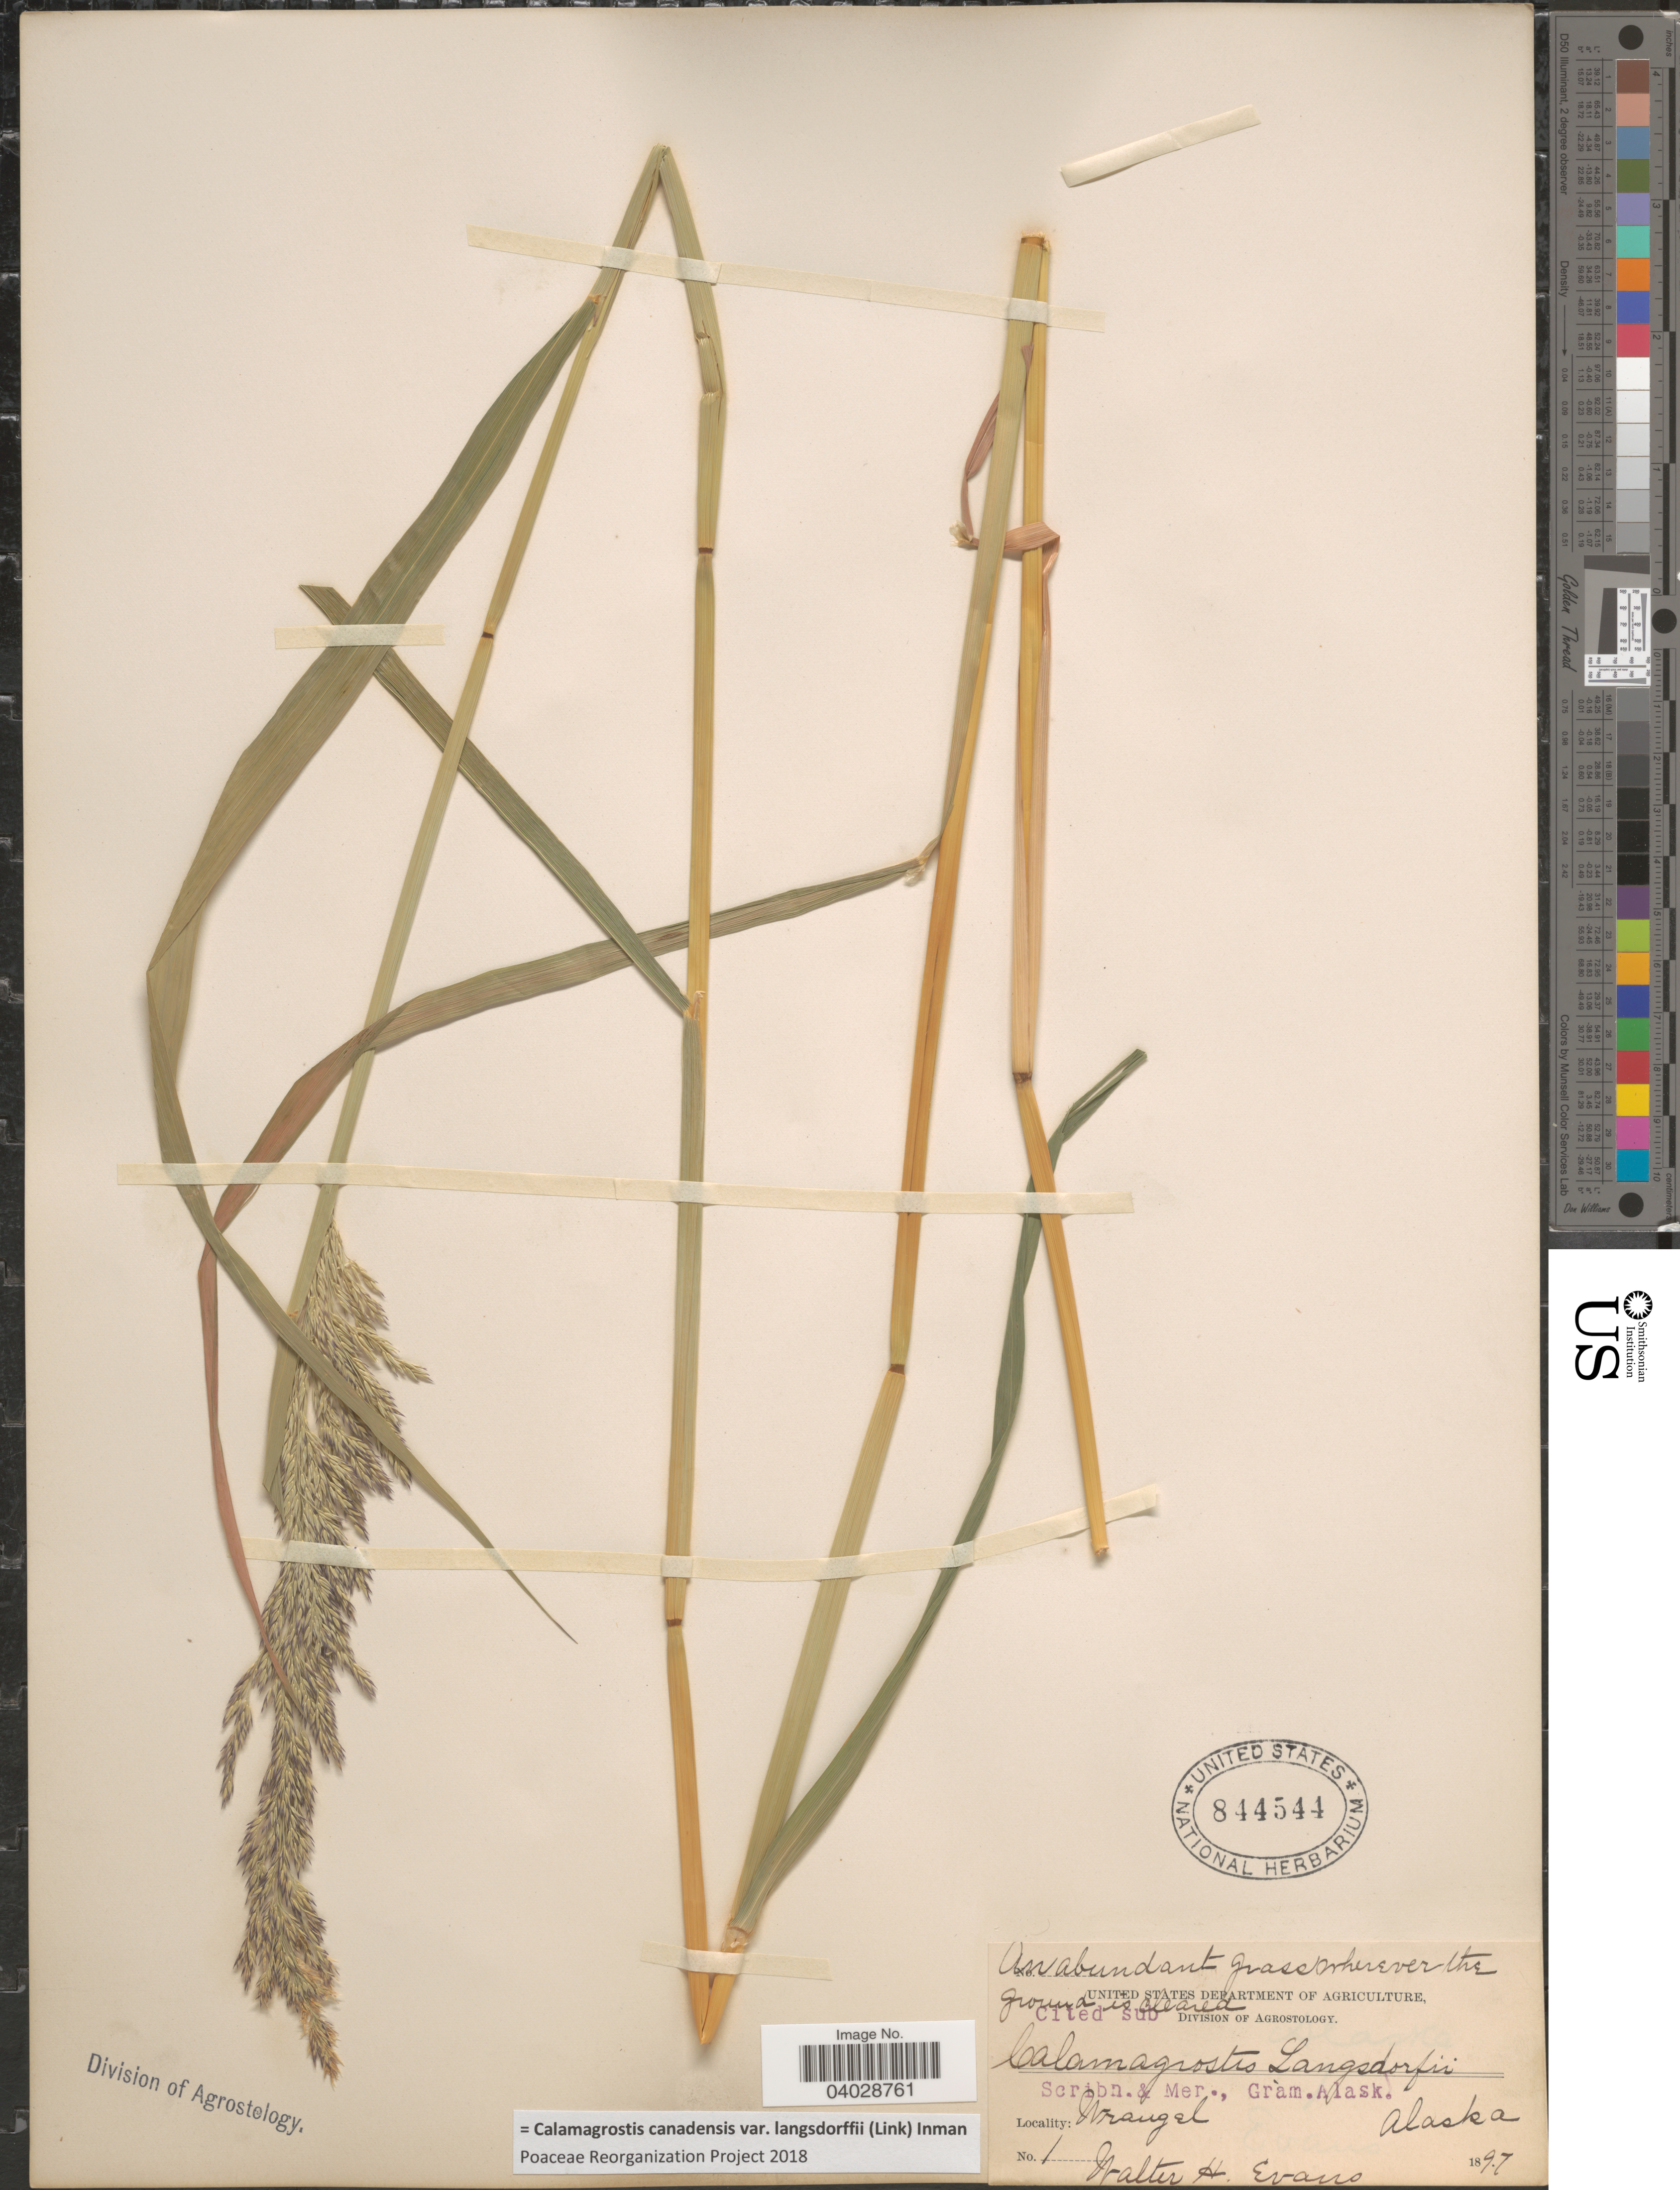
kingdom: Plantae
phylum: Tracheophyta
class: Liliopsida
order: Poales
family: Poaceae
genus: Calamagrostis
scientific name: Calamagrostis canadensis var. langsdorffii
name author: (Link) Inman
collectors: W. H. Evans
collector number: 1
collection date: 1897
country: United States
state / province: Alaska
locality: Wrangell.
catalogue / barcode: US 844544